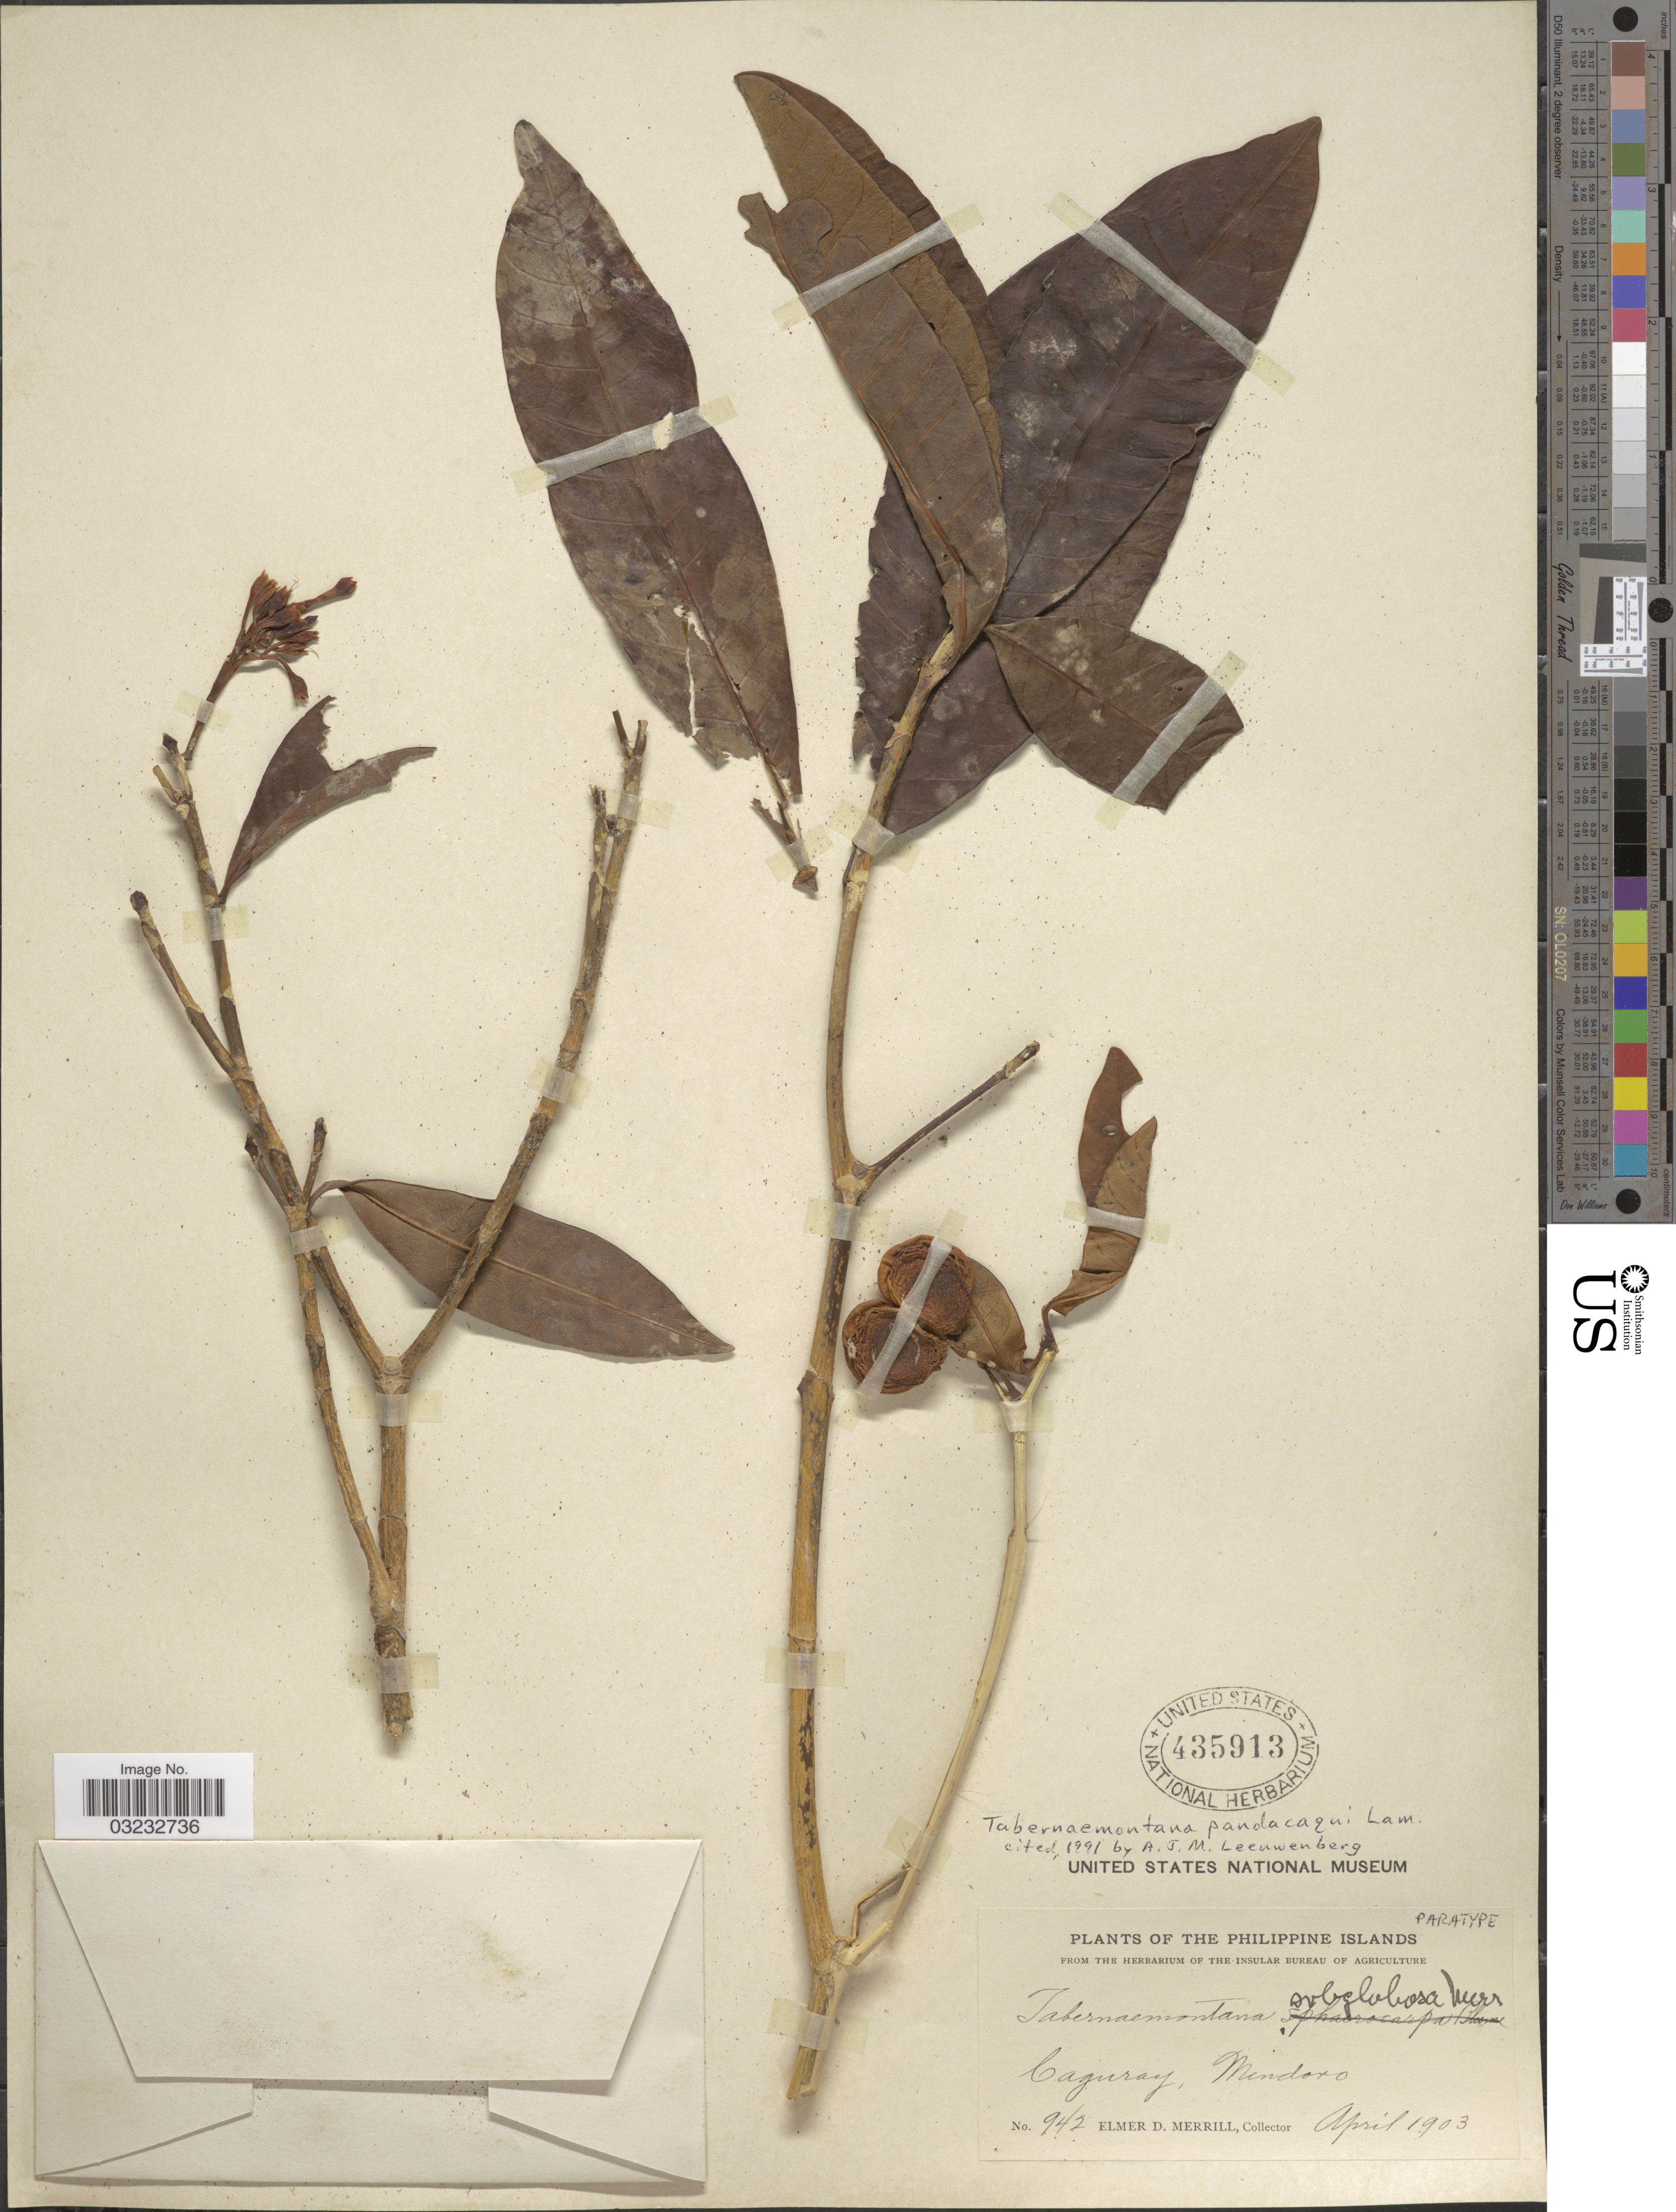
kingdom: Plantae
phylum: Tracheophyta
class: Magnoliopsida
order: Gentianales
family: Apocynaceae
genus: Tabernaemontana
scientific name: Tabernaemontana pandacaqui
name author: Poir.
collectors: E. D. Merrill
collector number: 942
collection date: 1903-04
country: Philippines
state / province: Mimaropa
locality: Philippine Islands. Caguray, Mindoro.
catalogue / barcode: US 435913